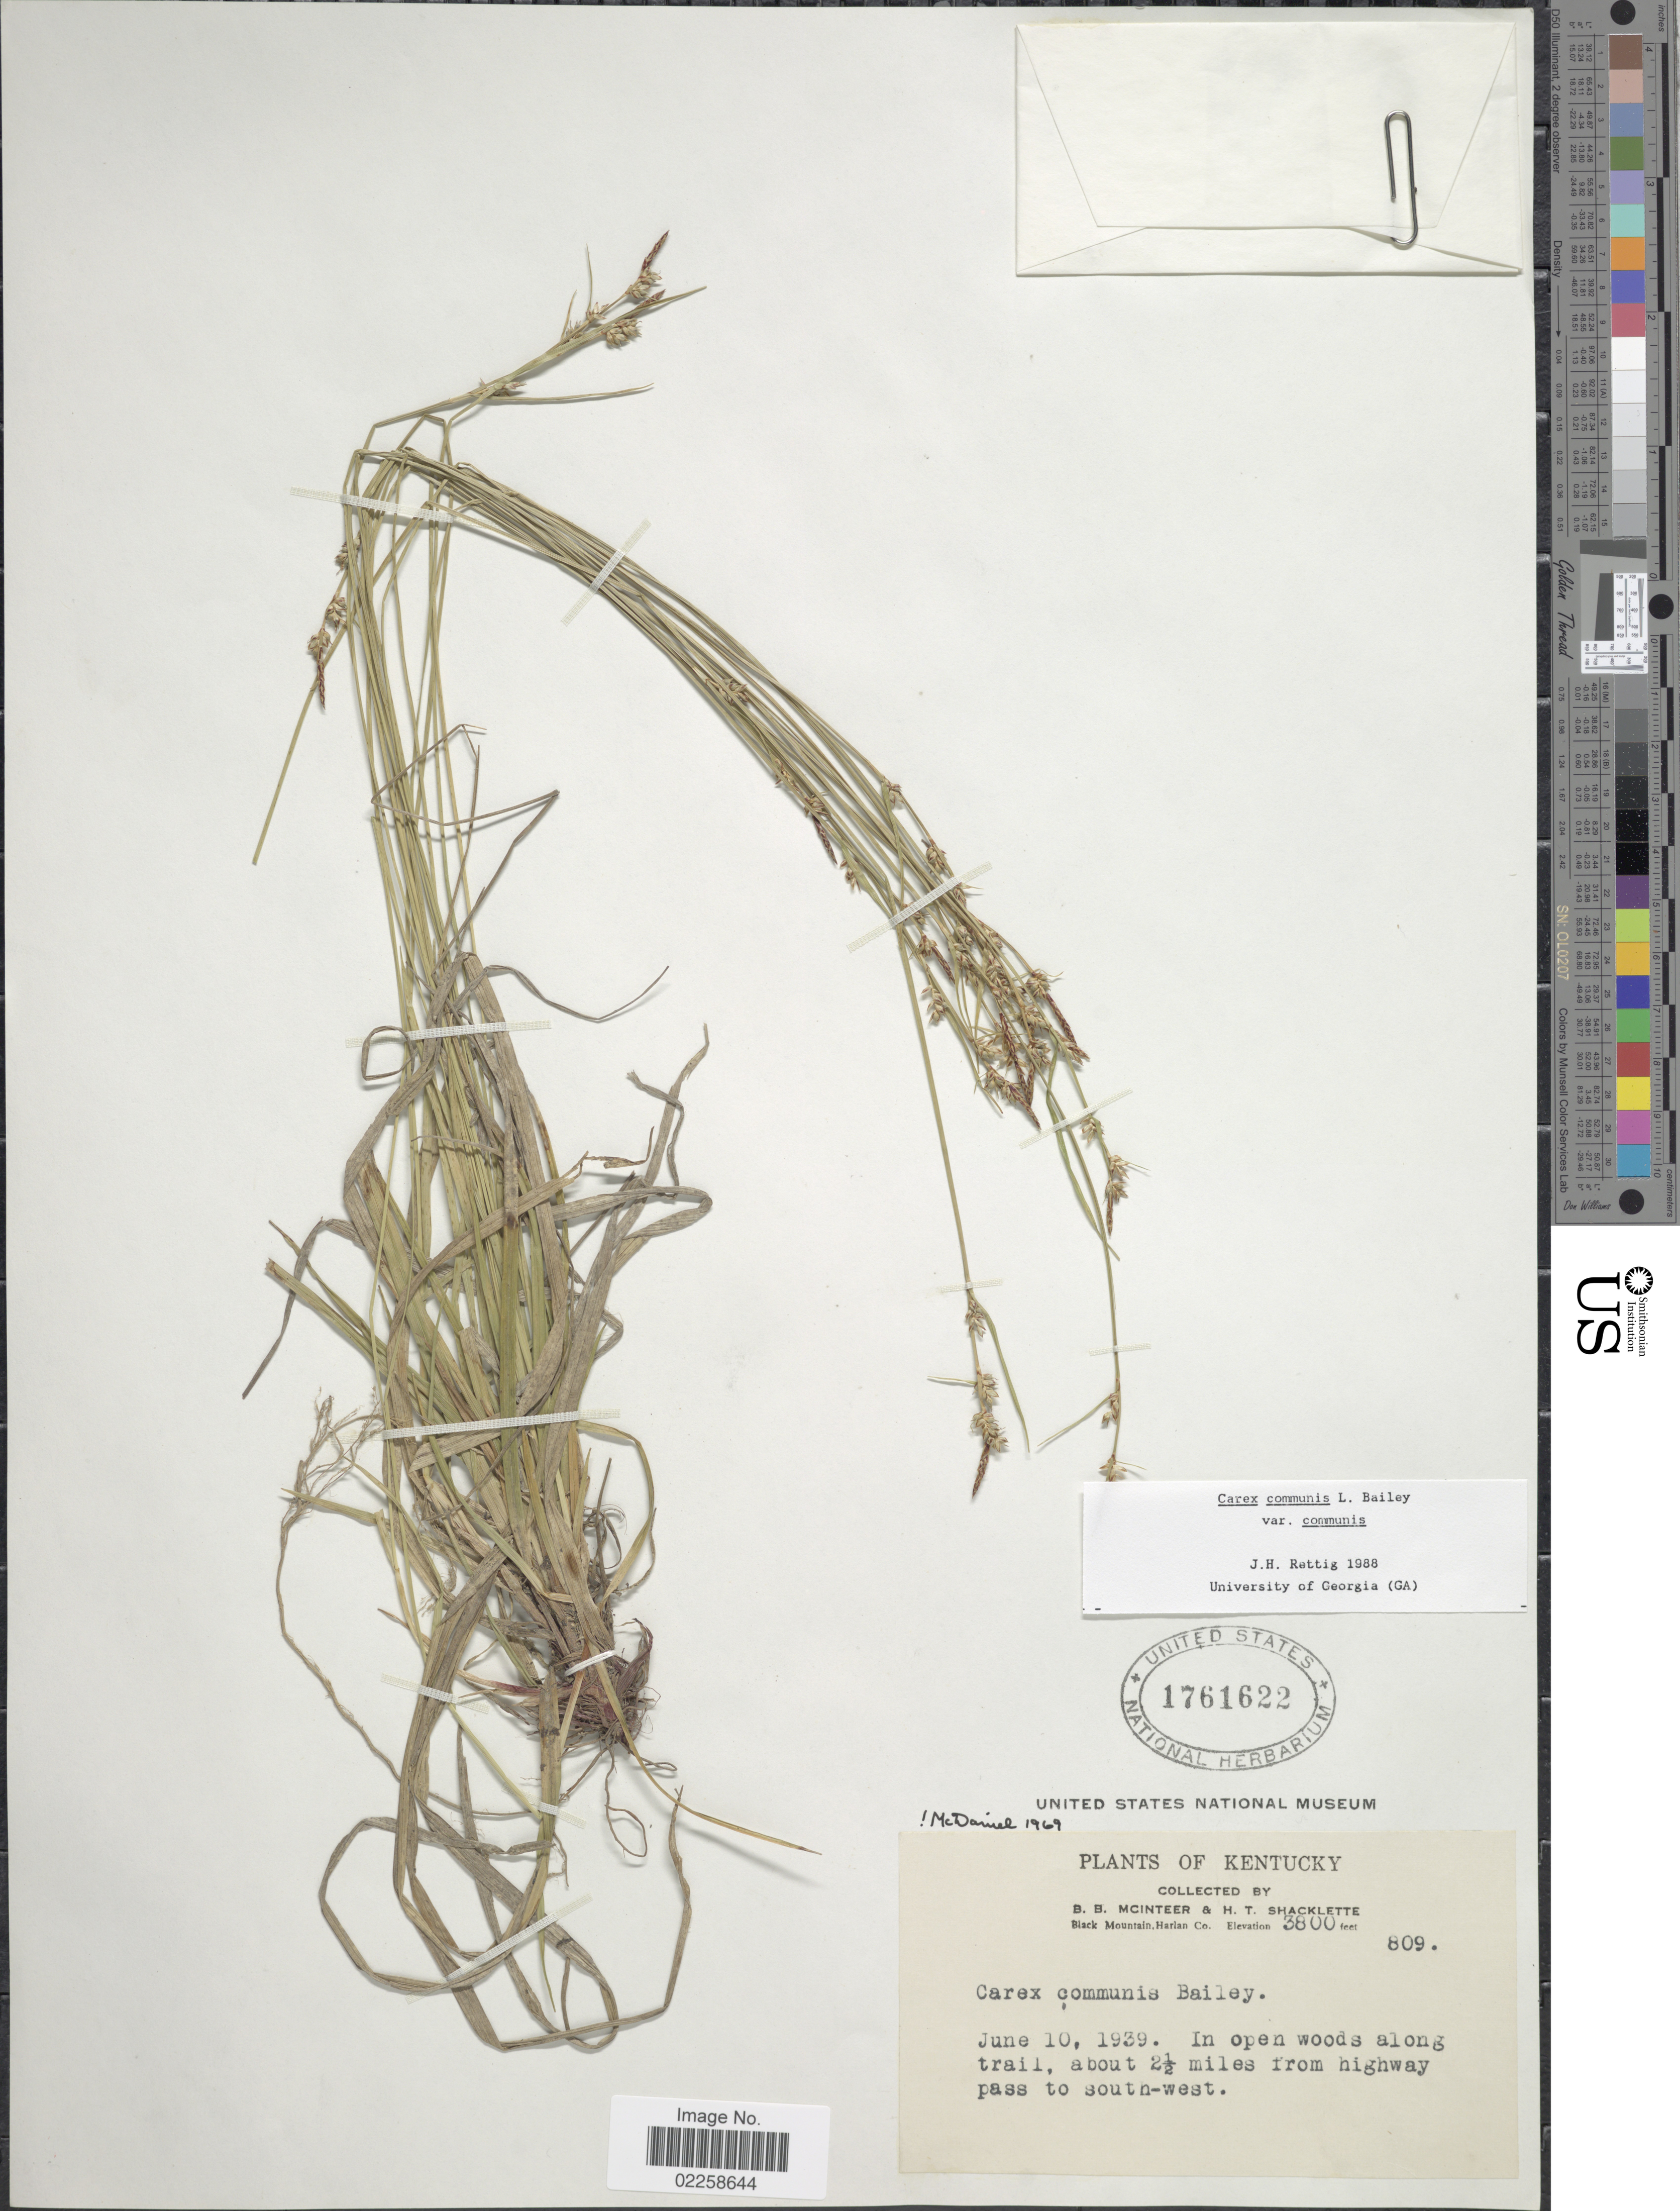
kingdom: Plantae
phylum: Tracheophyta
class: Liliopsida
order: Poales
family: Cyperaceae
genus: Carex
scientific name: Carex communis var. communis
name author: L.H. Bailey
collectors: B. McInteer & H. Shacklette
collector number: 809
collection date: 1939-06-10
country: United States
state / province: Kentucky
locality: In open woods along trail, about 2½ miles from highway pass to south-west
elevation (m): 1158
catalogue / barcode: US 1761622